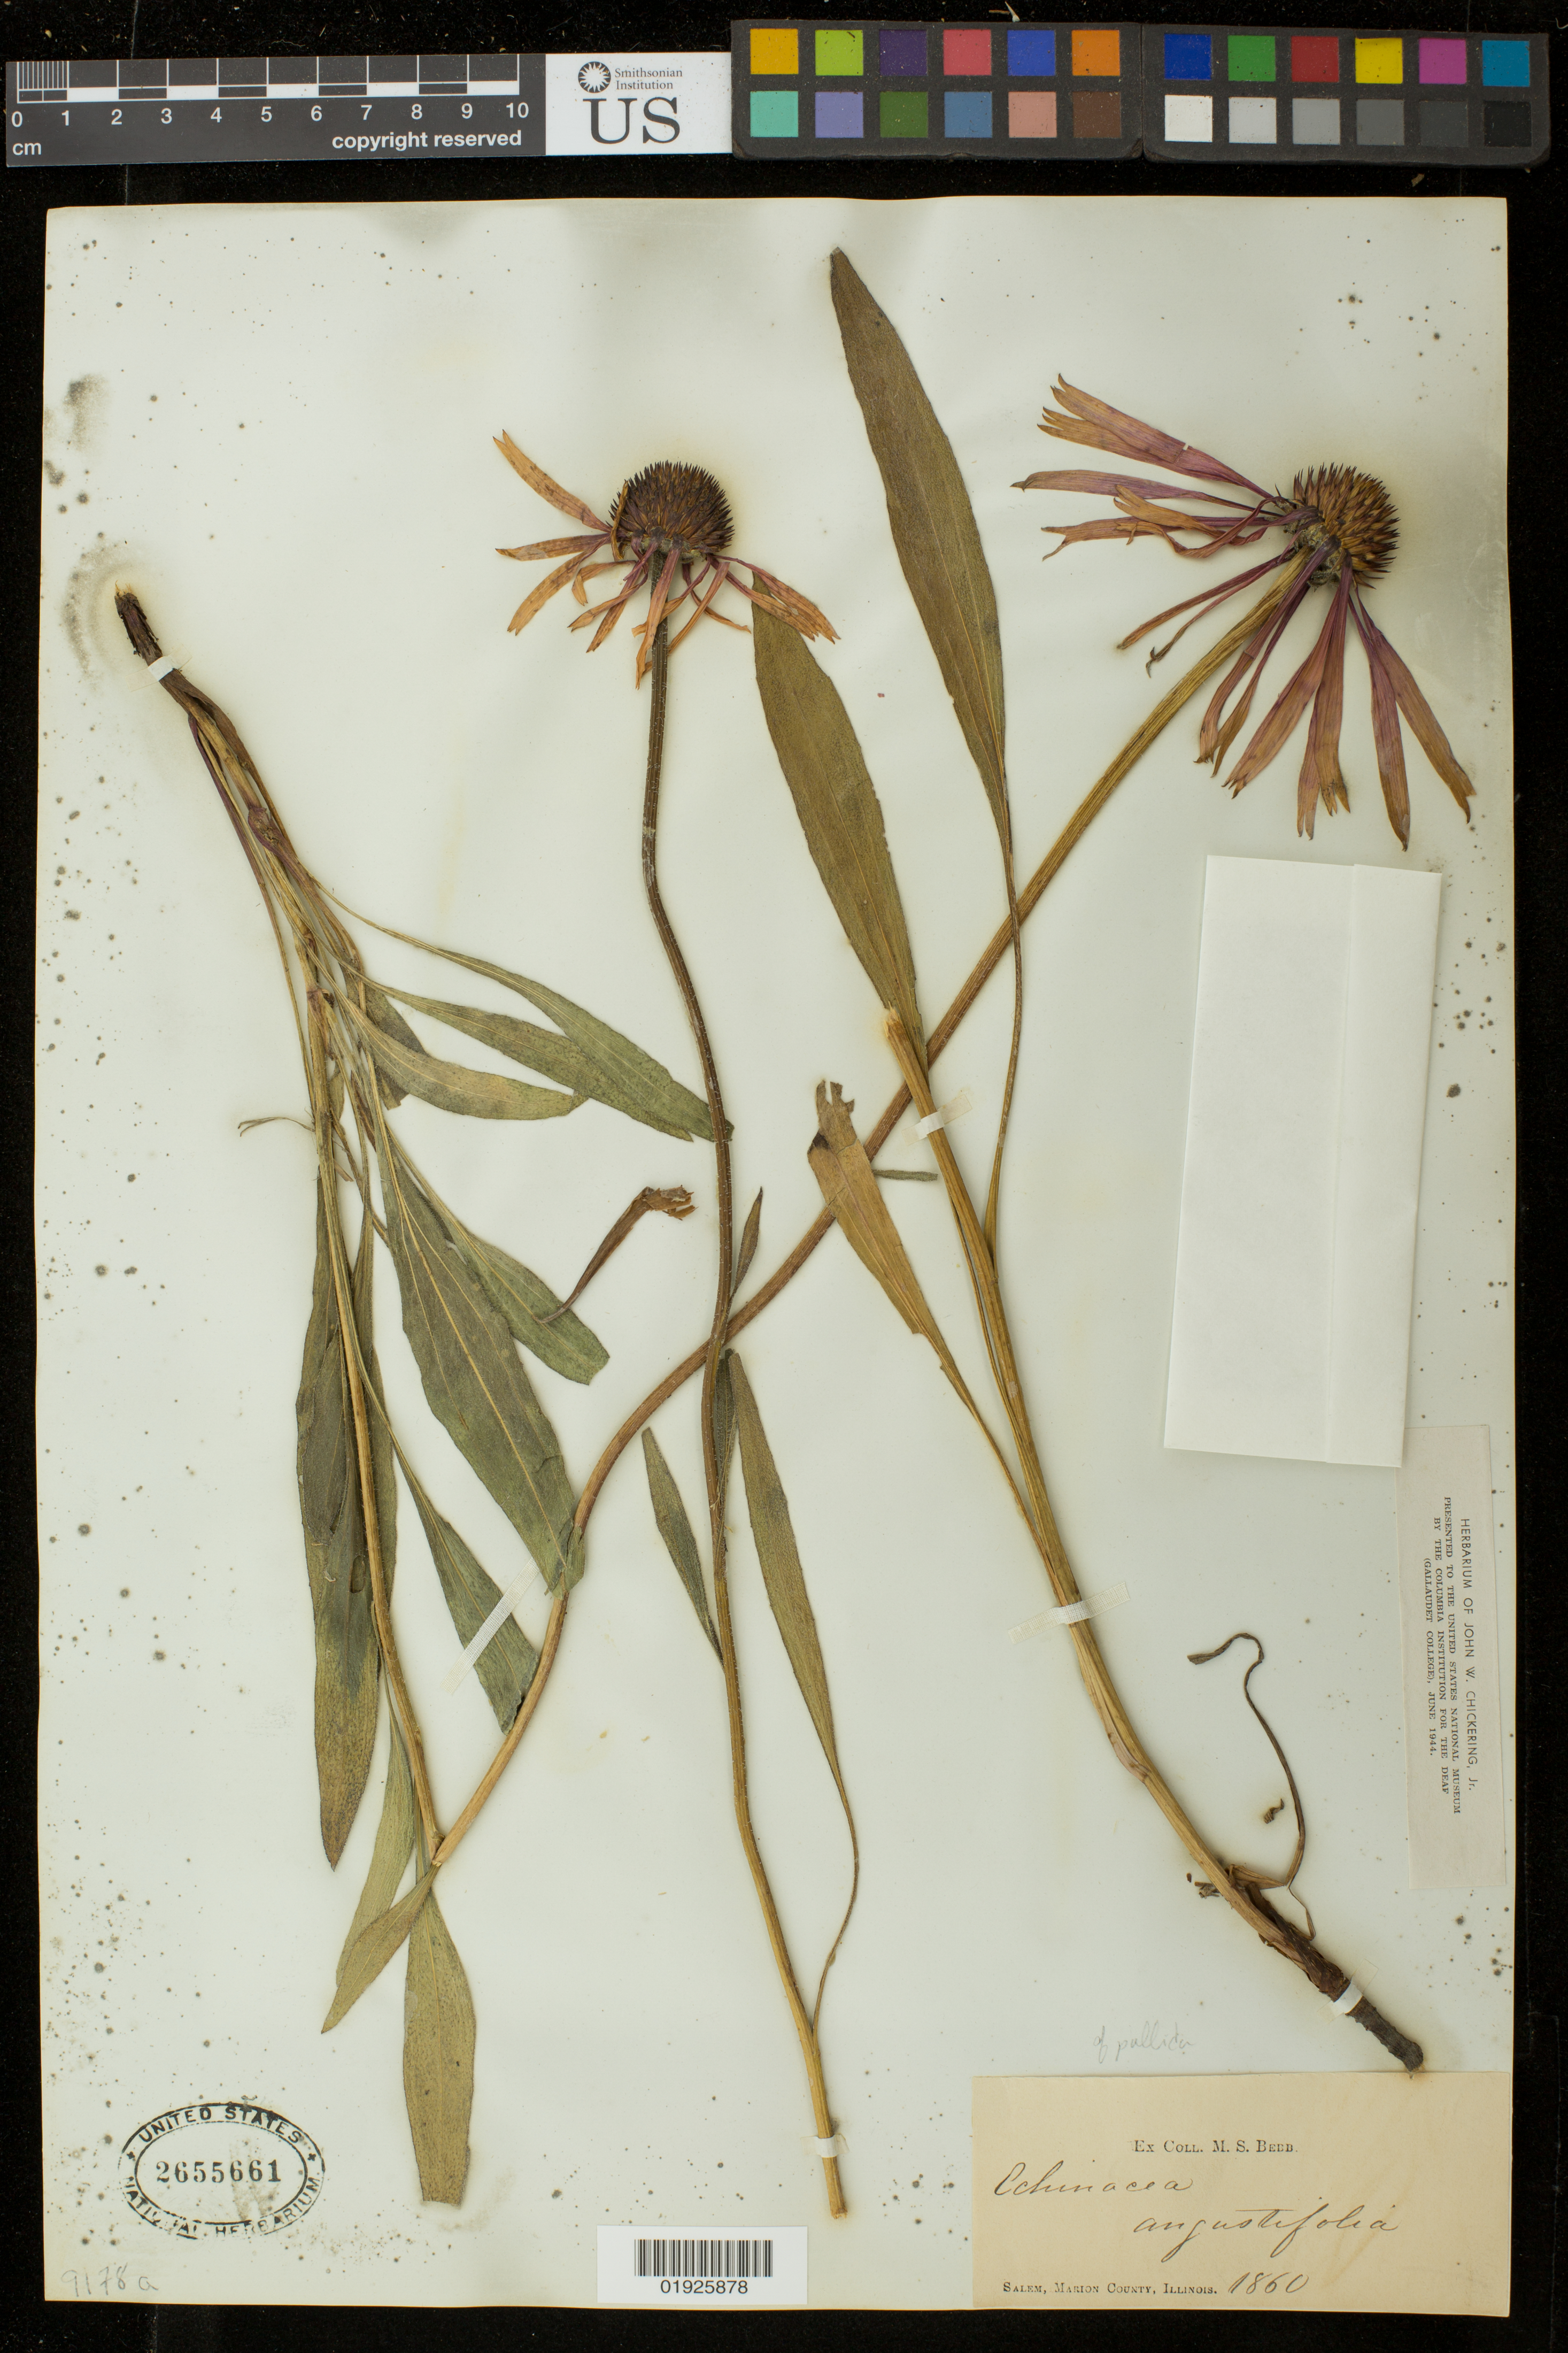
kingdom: Plantae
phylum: Tracheophyta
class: Magnoliopsida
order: Asterales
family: Asteraceae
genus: Echinacea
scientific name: Echinacea pallida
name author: (Nutt.) Nutt.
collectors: ex Herb. M. S. Bebb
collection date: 1860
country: United States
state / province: Illinois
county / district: Marion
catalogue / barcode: US 2655661